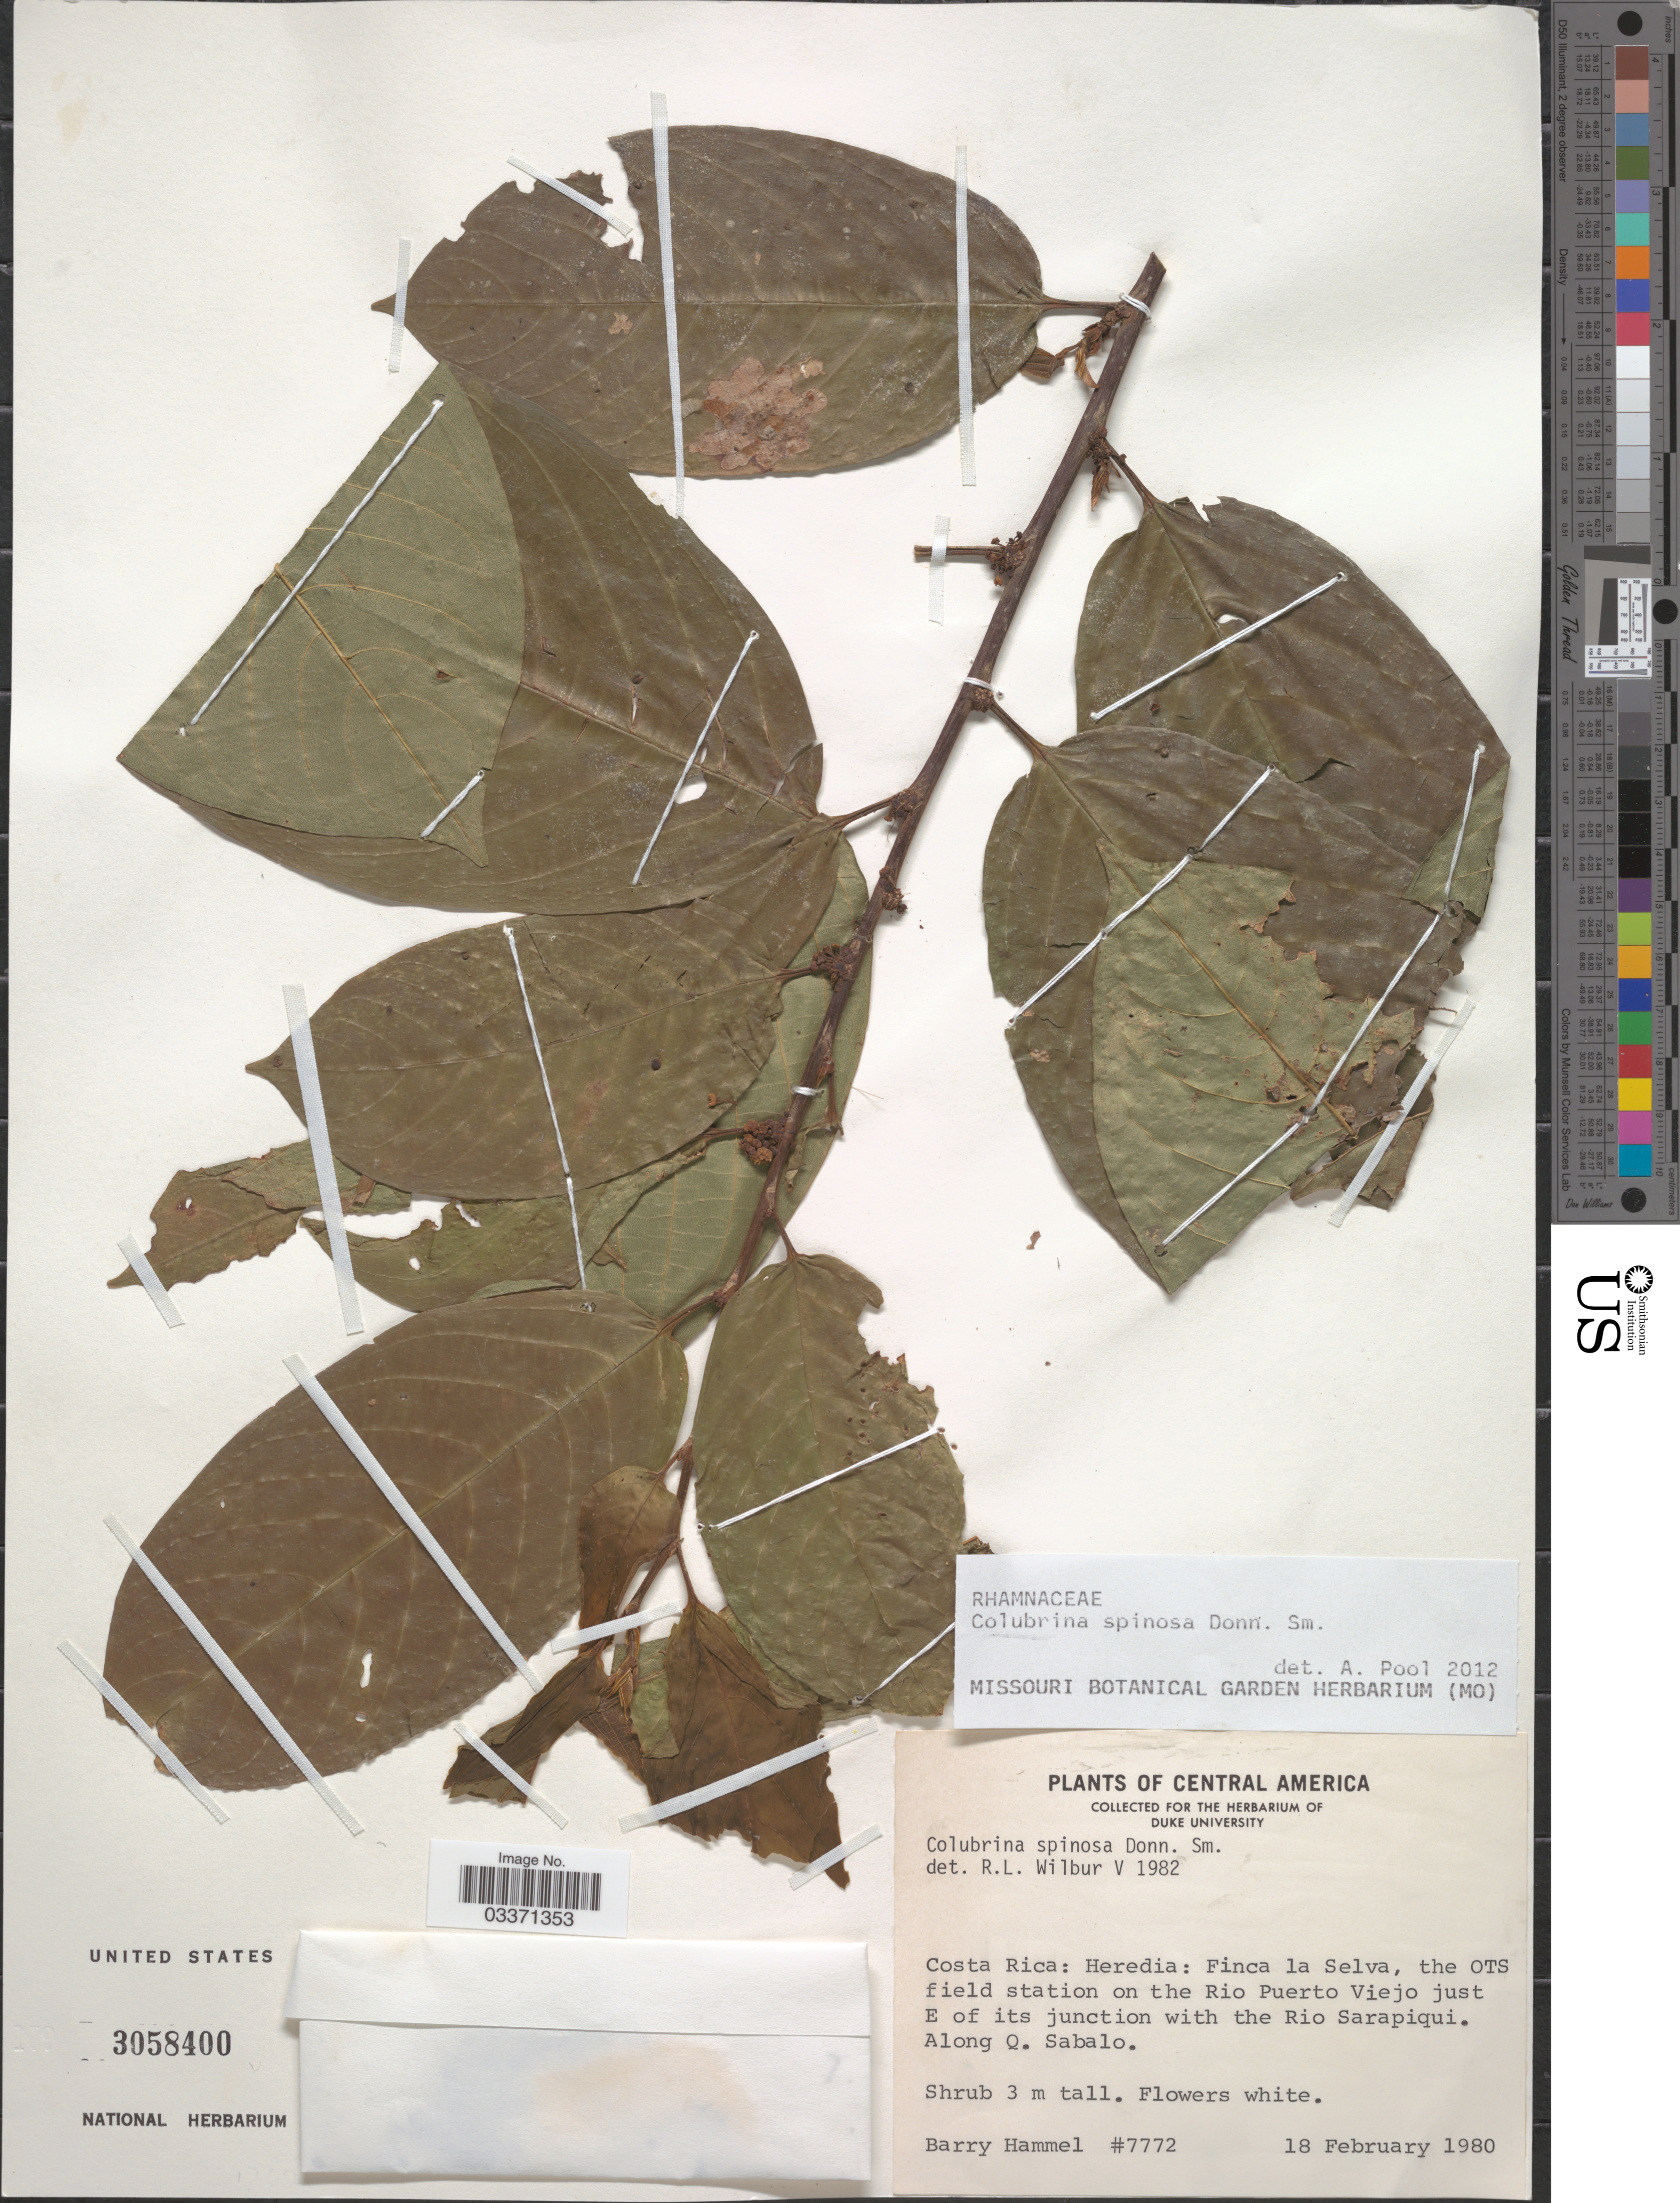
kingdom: Plantae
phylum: Tracheophyta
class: Magnoliopsida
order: Rosales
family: Rhamnaceae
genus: Colubrina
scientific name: Colubrina spinosa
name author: Donn. Sm.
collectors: B. Hammel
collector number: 7772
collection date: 1980-02-18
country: Costa Rica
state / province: Heredia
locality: Finca la Selva, the OTS field station on the Rio Puerto Viejo just E of its junction with the Rio Sarapiqui. Along Q. Sabalo.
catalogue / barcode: US 3058400